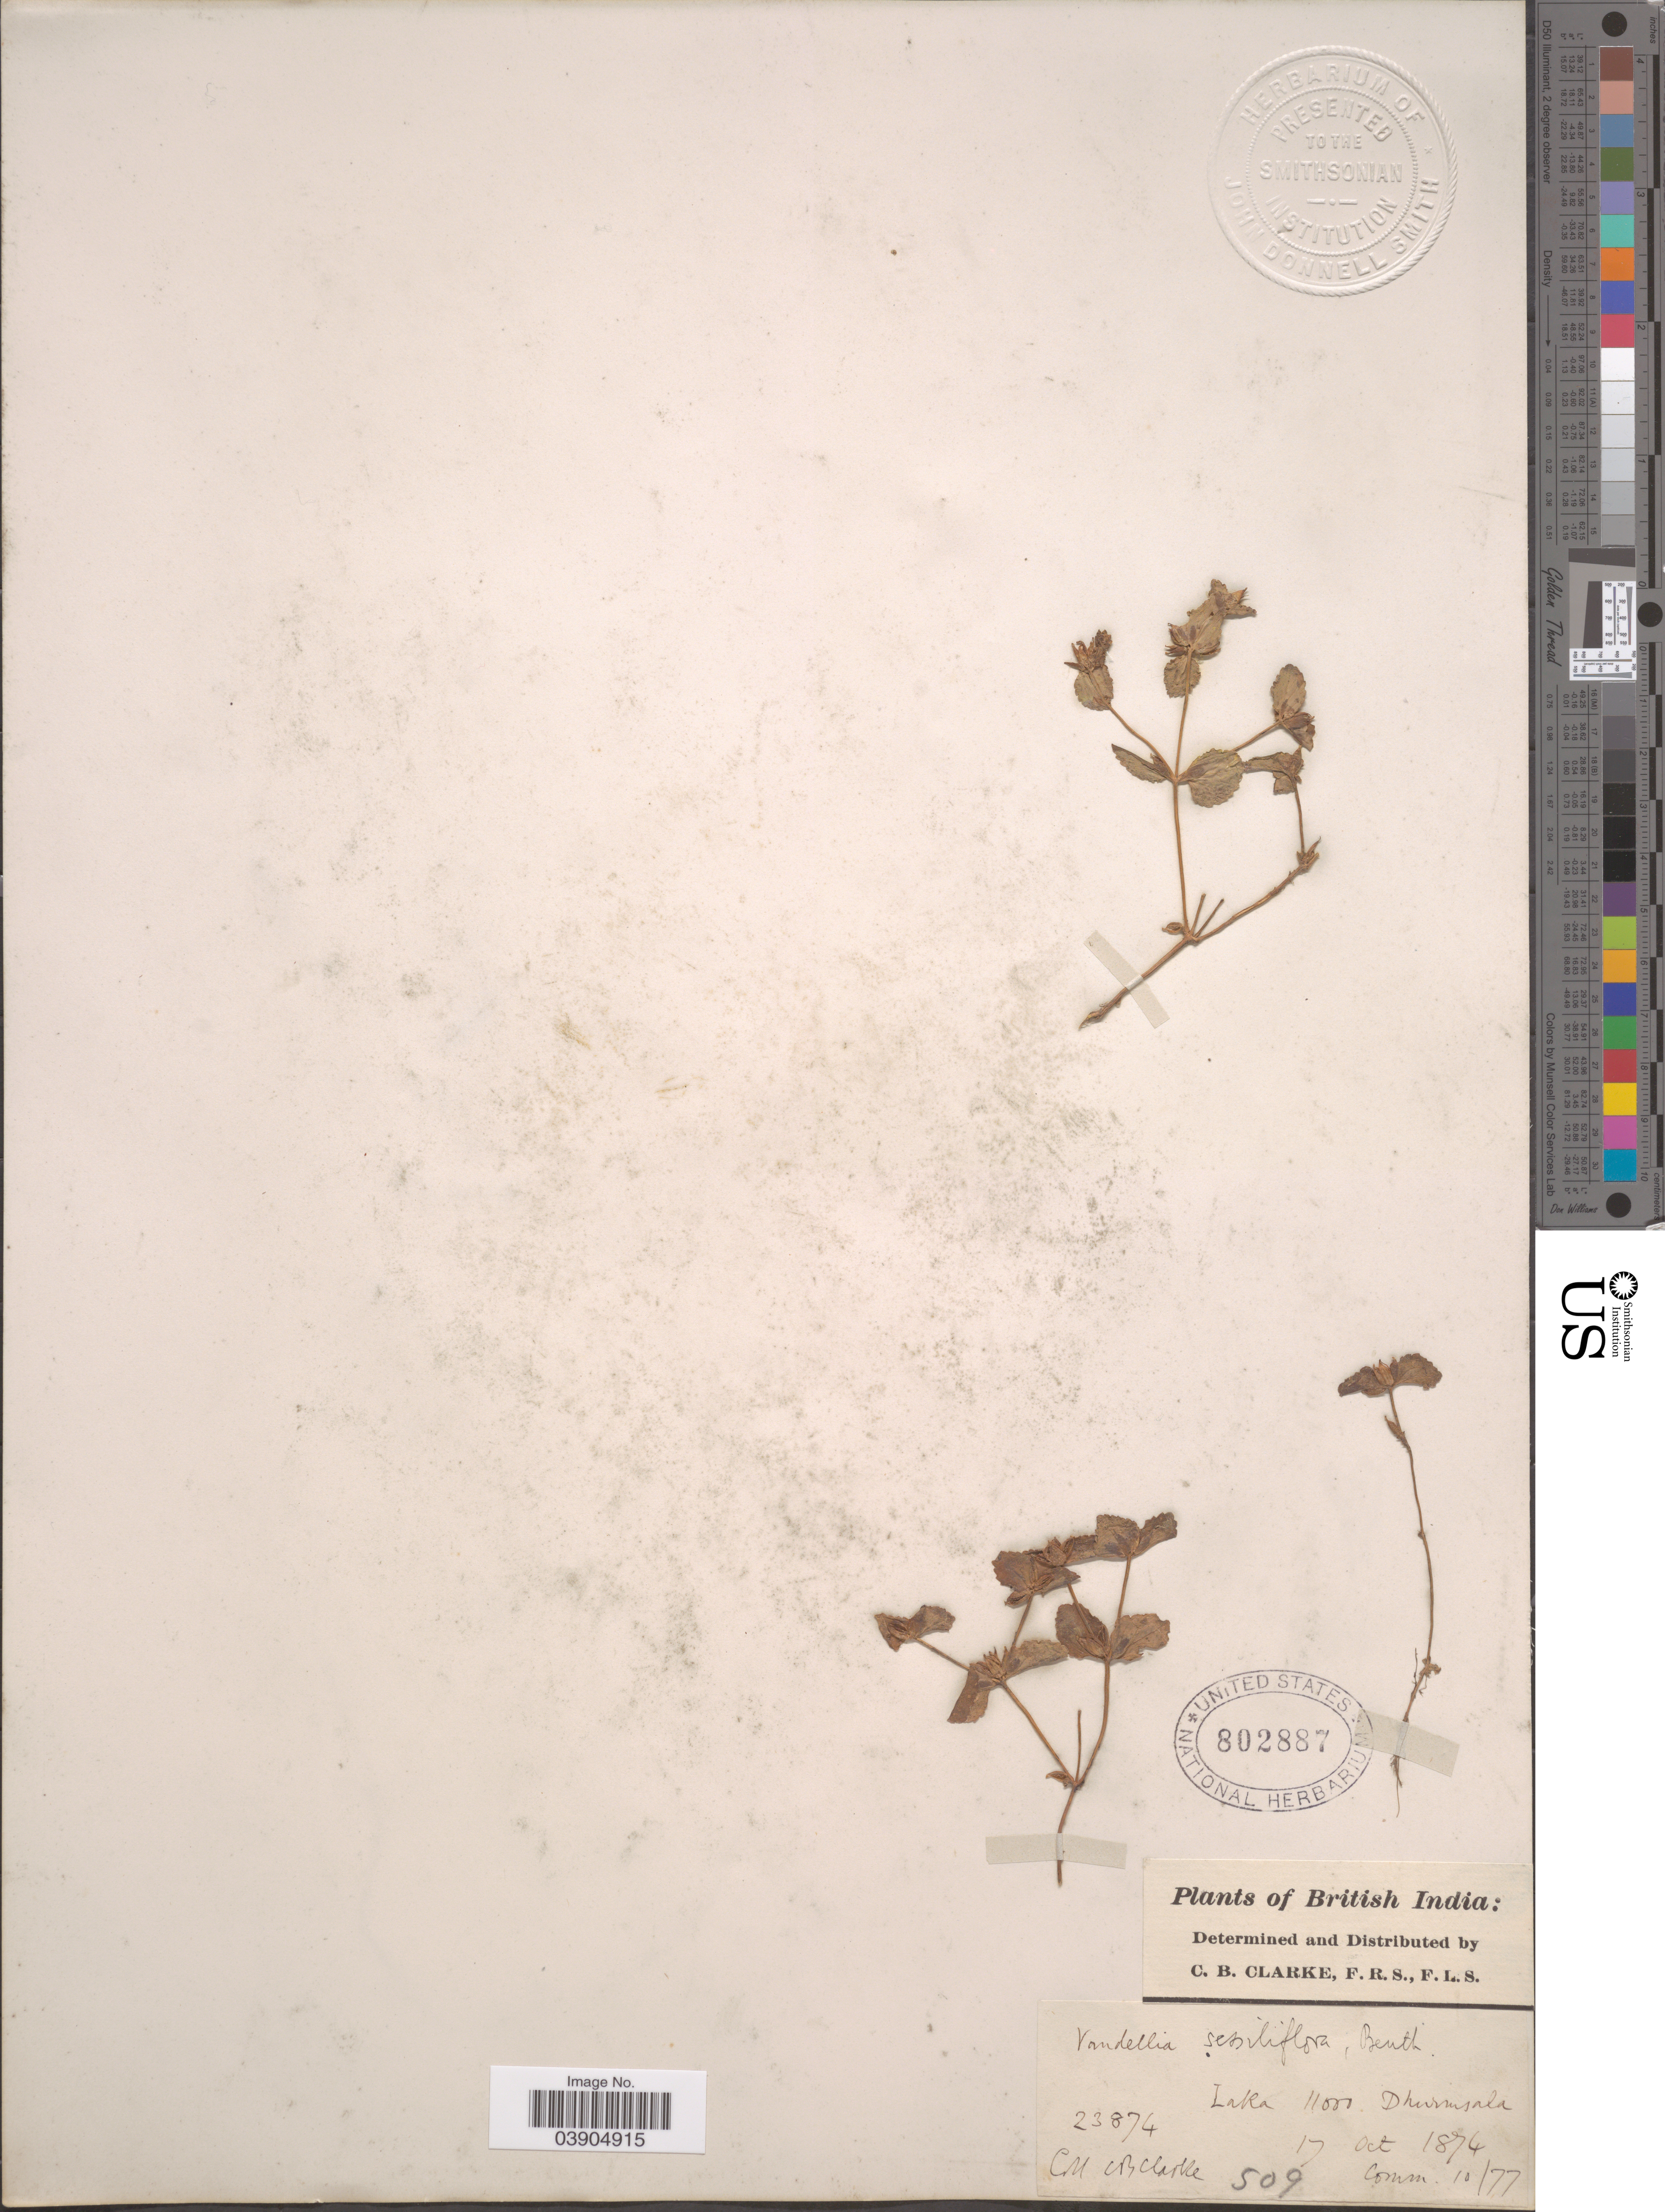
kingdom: Plantae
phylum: Tracheophyta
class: Magnoliopsida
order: Lamiales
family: Linderniaceae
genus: Vandellia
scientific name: Vandellia sessiliflora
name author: Benth.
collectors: C. B. Clarke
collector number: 23874/509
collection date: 1874-10-17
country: India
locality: British India. Lake Dhurmsala.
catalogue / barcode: US 802887